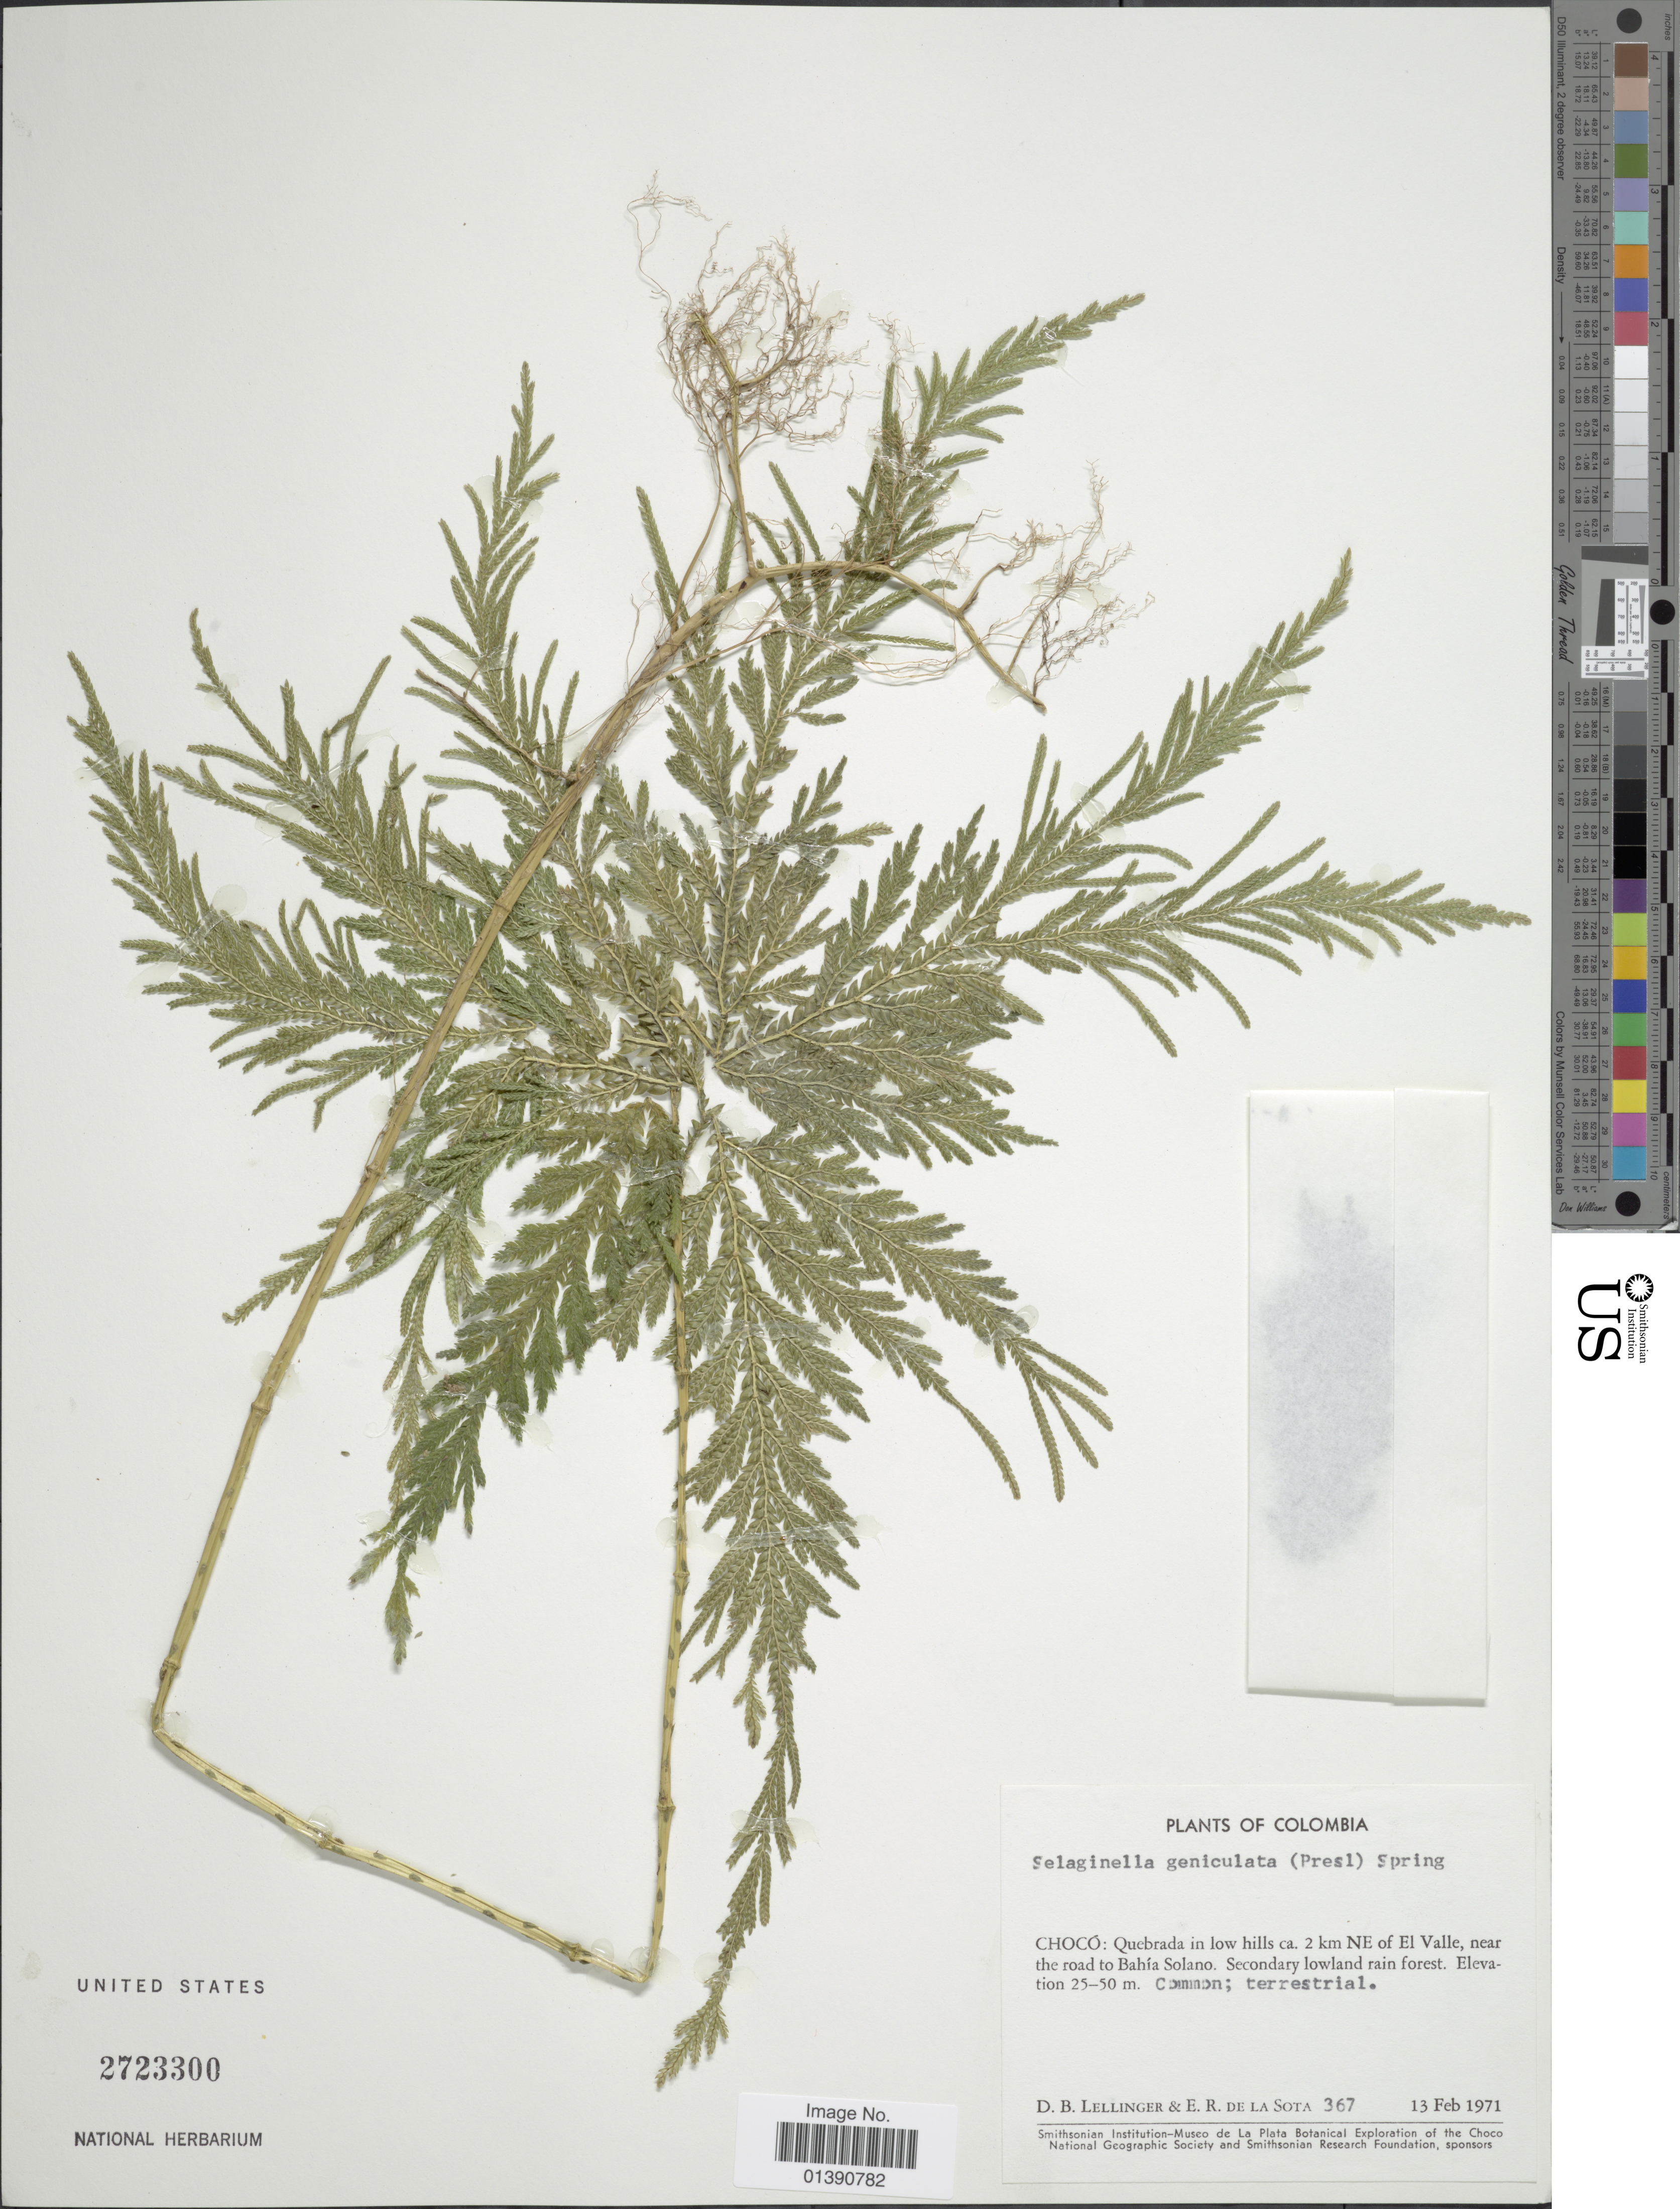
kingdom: Plantae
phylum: Tracheophyta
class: Lycopodiopsida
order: Selaginellales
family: Selaginellaceae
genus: Selaginella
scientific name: Selaginella geniculata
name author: (C. Presl) Spring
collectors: D. B. Lellinger & E. R. de la Sota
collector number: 367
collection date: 1971-02-13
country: Colombia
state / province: Chocó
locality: Quebrada in low hills ca 2 km NE of El Valle, near the road to Bahía solano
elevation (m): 25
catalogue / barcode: US 2723300